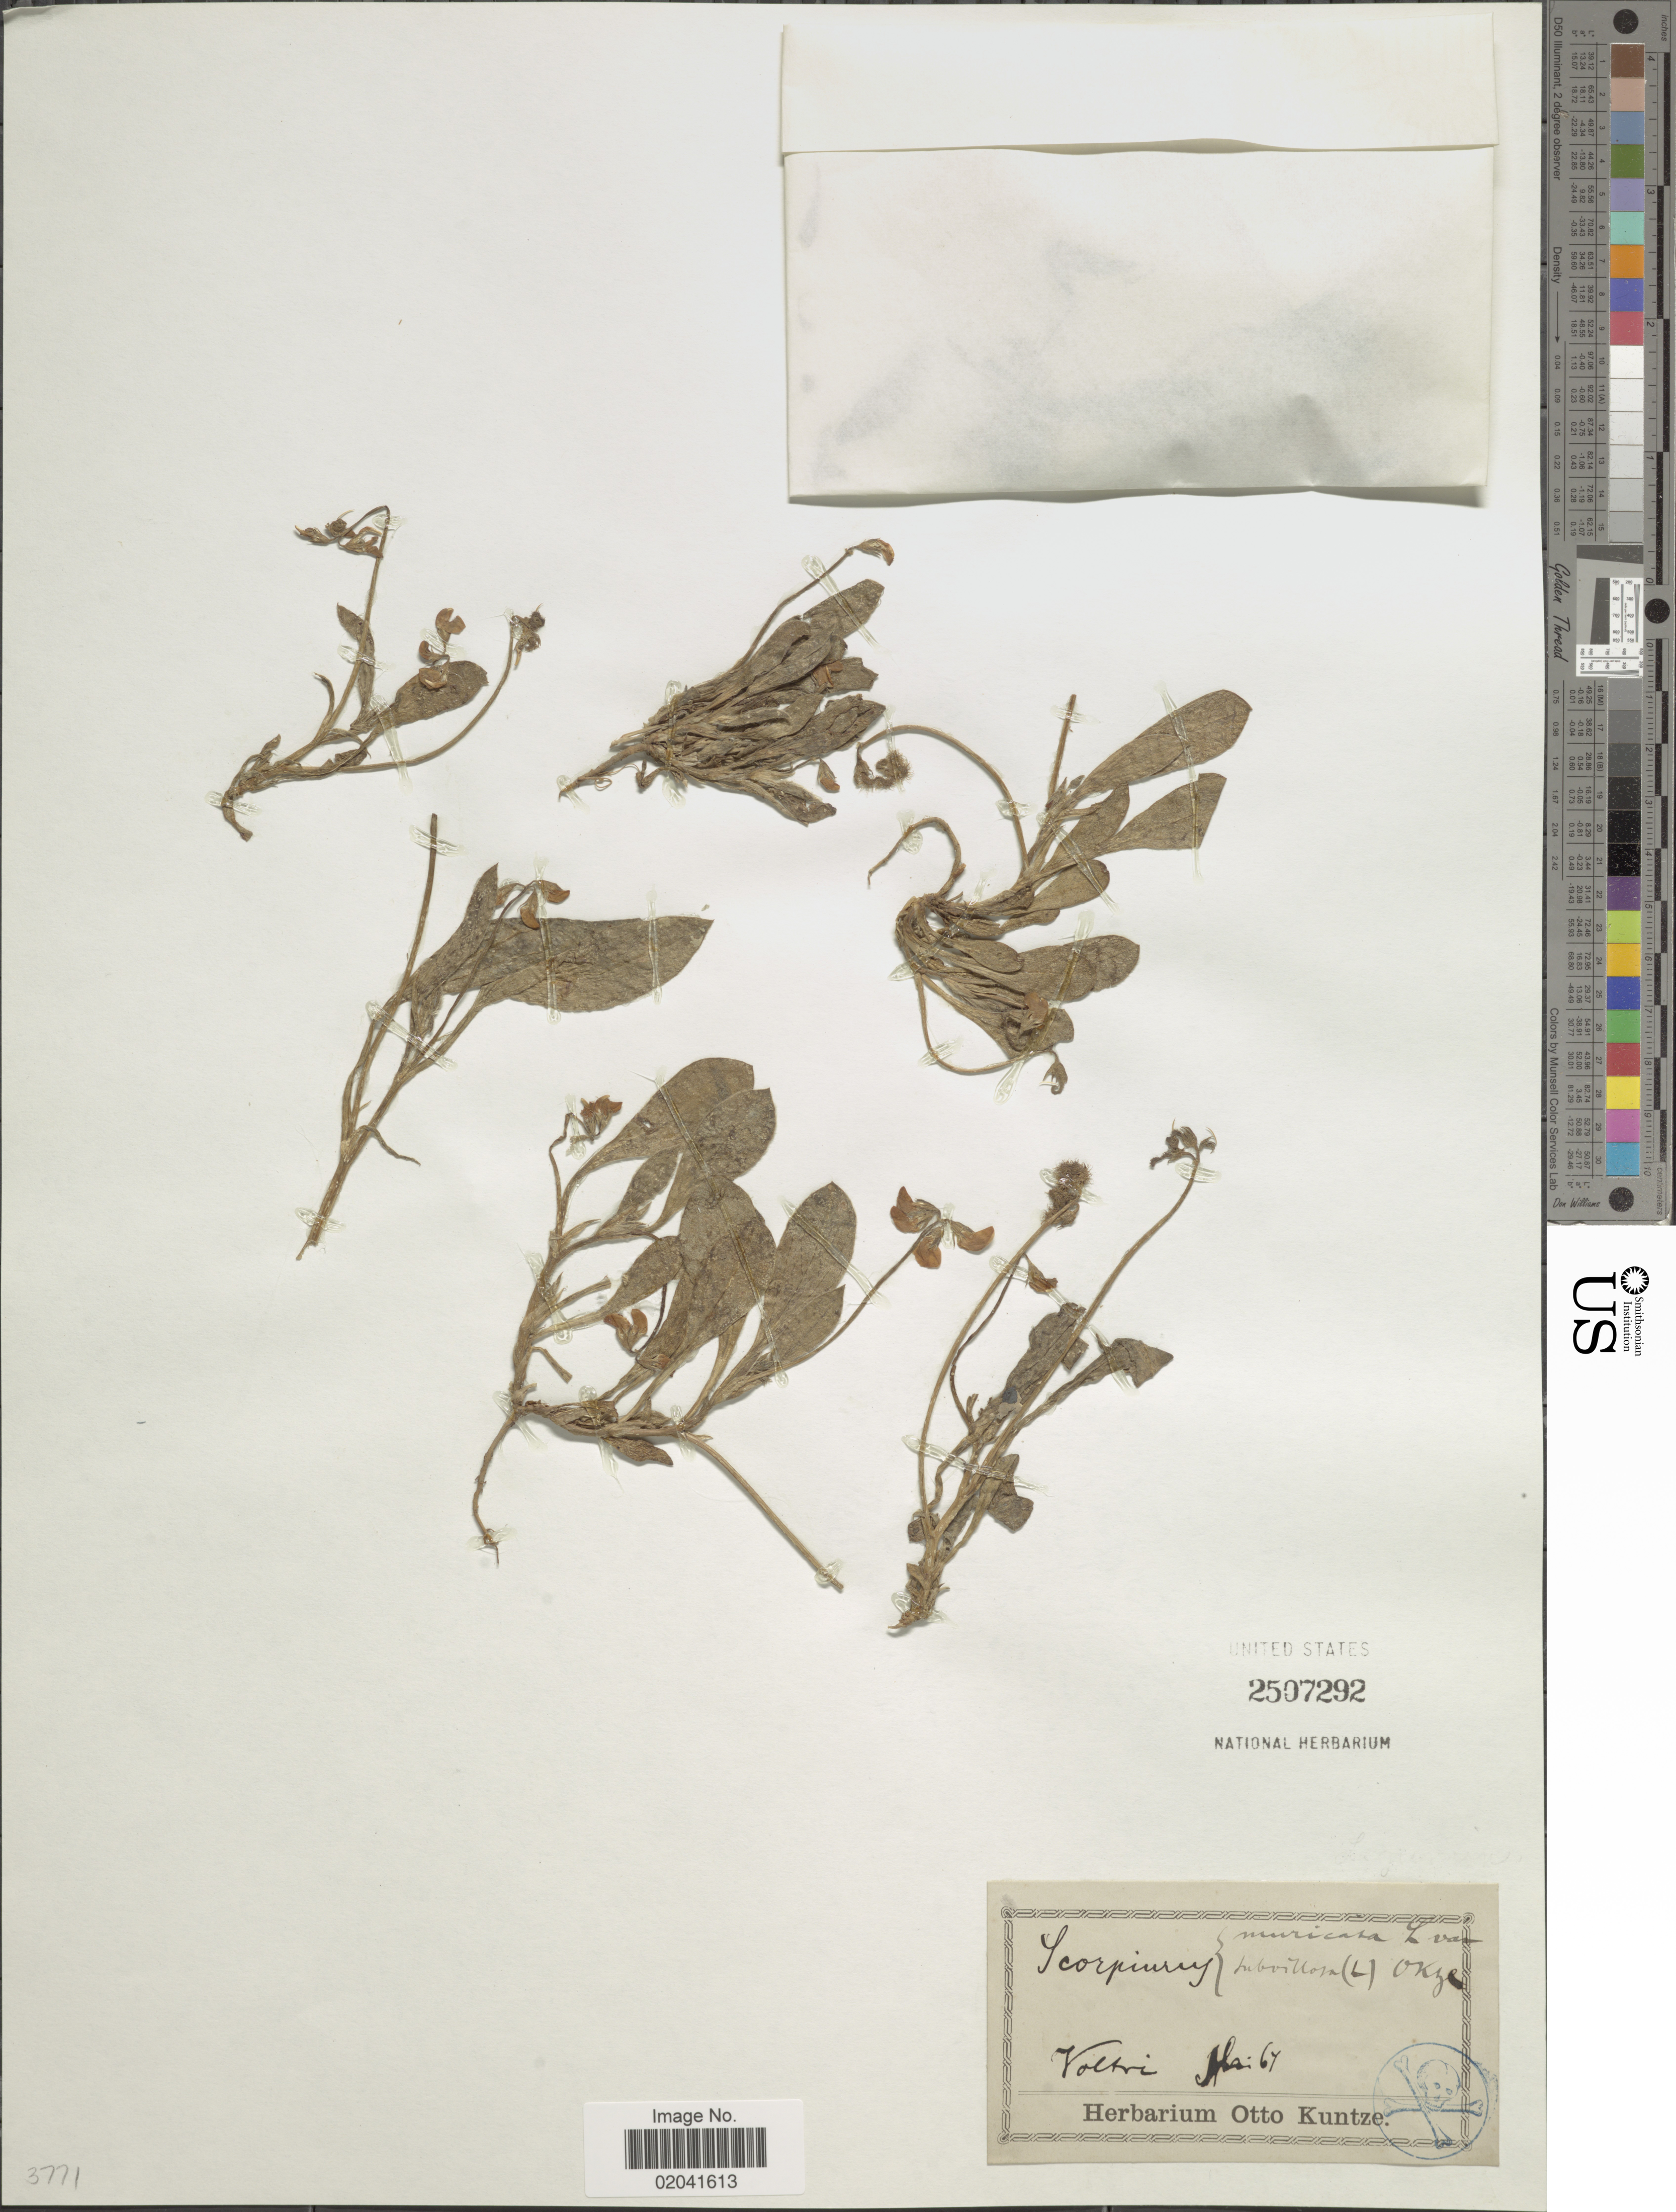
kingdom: Plantae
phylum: Tracheophyta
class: Magnoliopsida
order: Fabales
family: Fabaceae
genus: Scorpiurus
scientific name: Scorpiurus muricatus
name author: L.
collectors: ex herb. Otto Kuntze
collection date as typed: Transcribed d/m/y: /5/67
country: Italy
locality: Voltri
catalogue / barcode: US 2507292